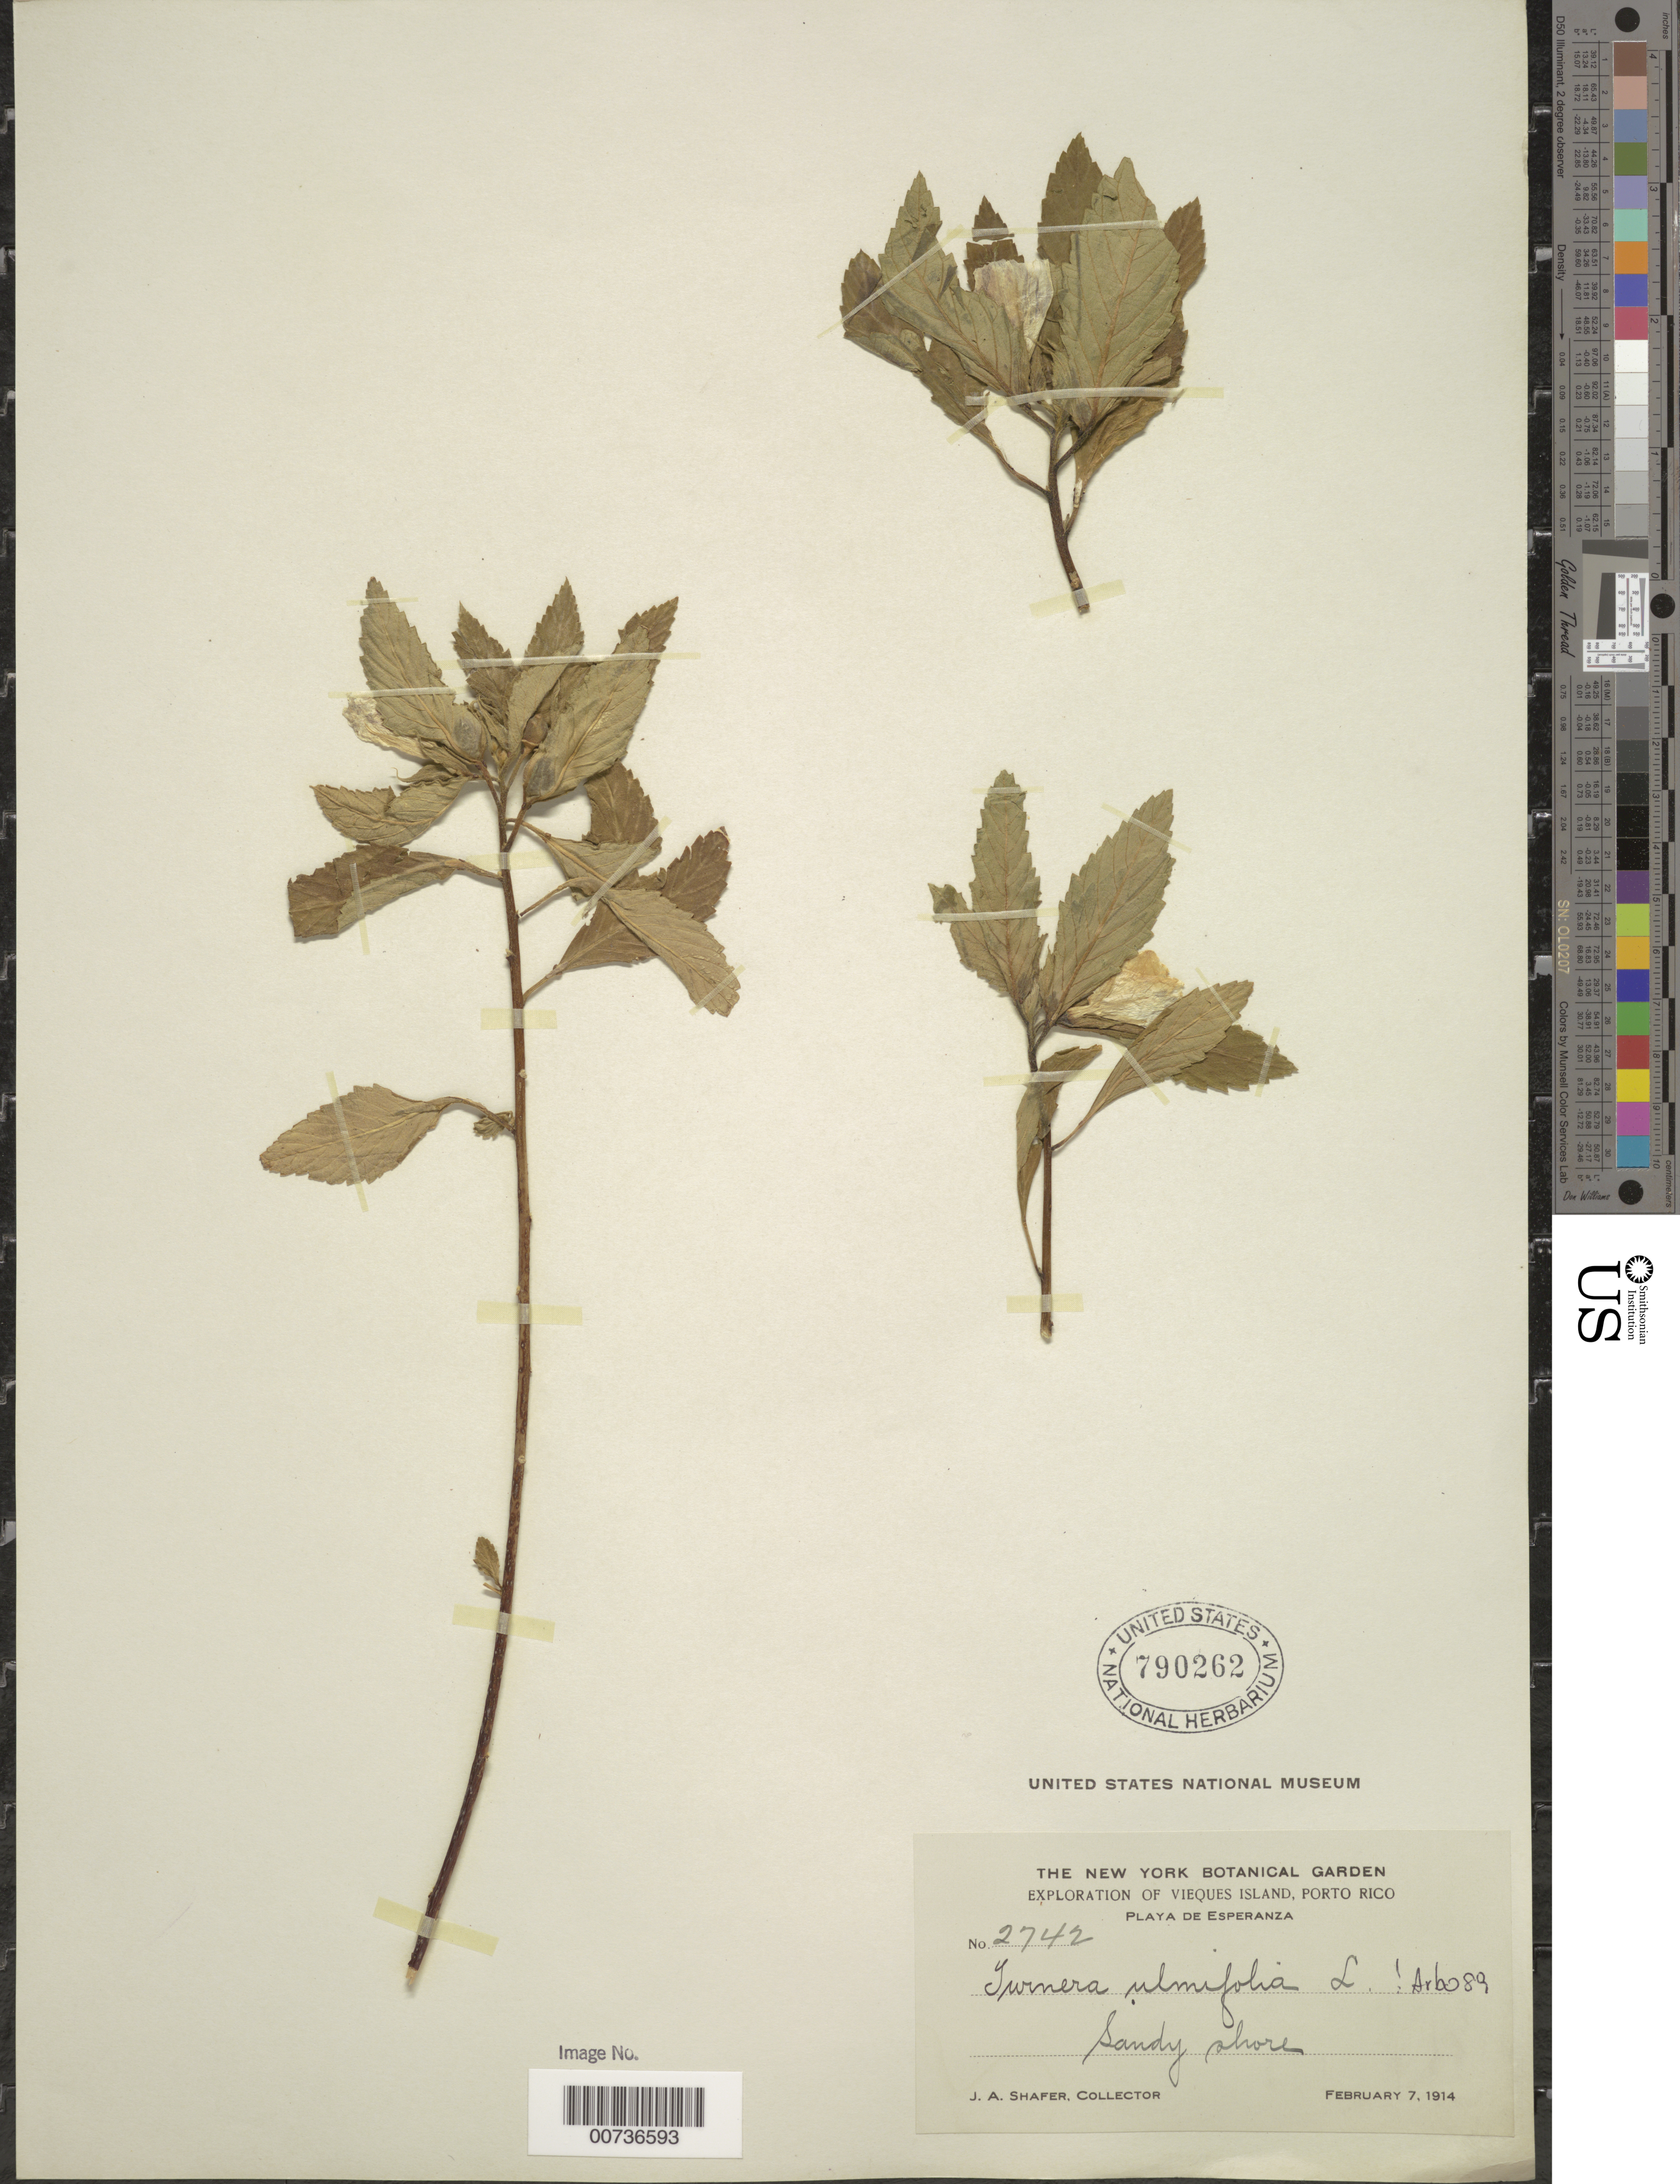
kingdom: Plantae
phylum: Tracheophyta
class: Magnoliopsida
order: Malpighiales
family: Turneraceae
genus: Turnera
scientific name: Turnera ulmifolia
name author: L.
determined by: Arbo, M. M.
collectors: J. A. Shafer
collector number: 2742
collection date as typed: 07 Feb 1914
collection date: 1914-02-07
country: Puerto Rico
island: Vieques I.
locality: Playa de Esperanza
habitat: Sandy shore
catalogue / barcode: US 790262